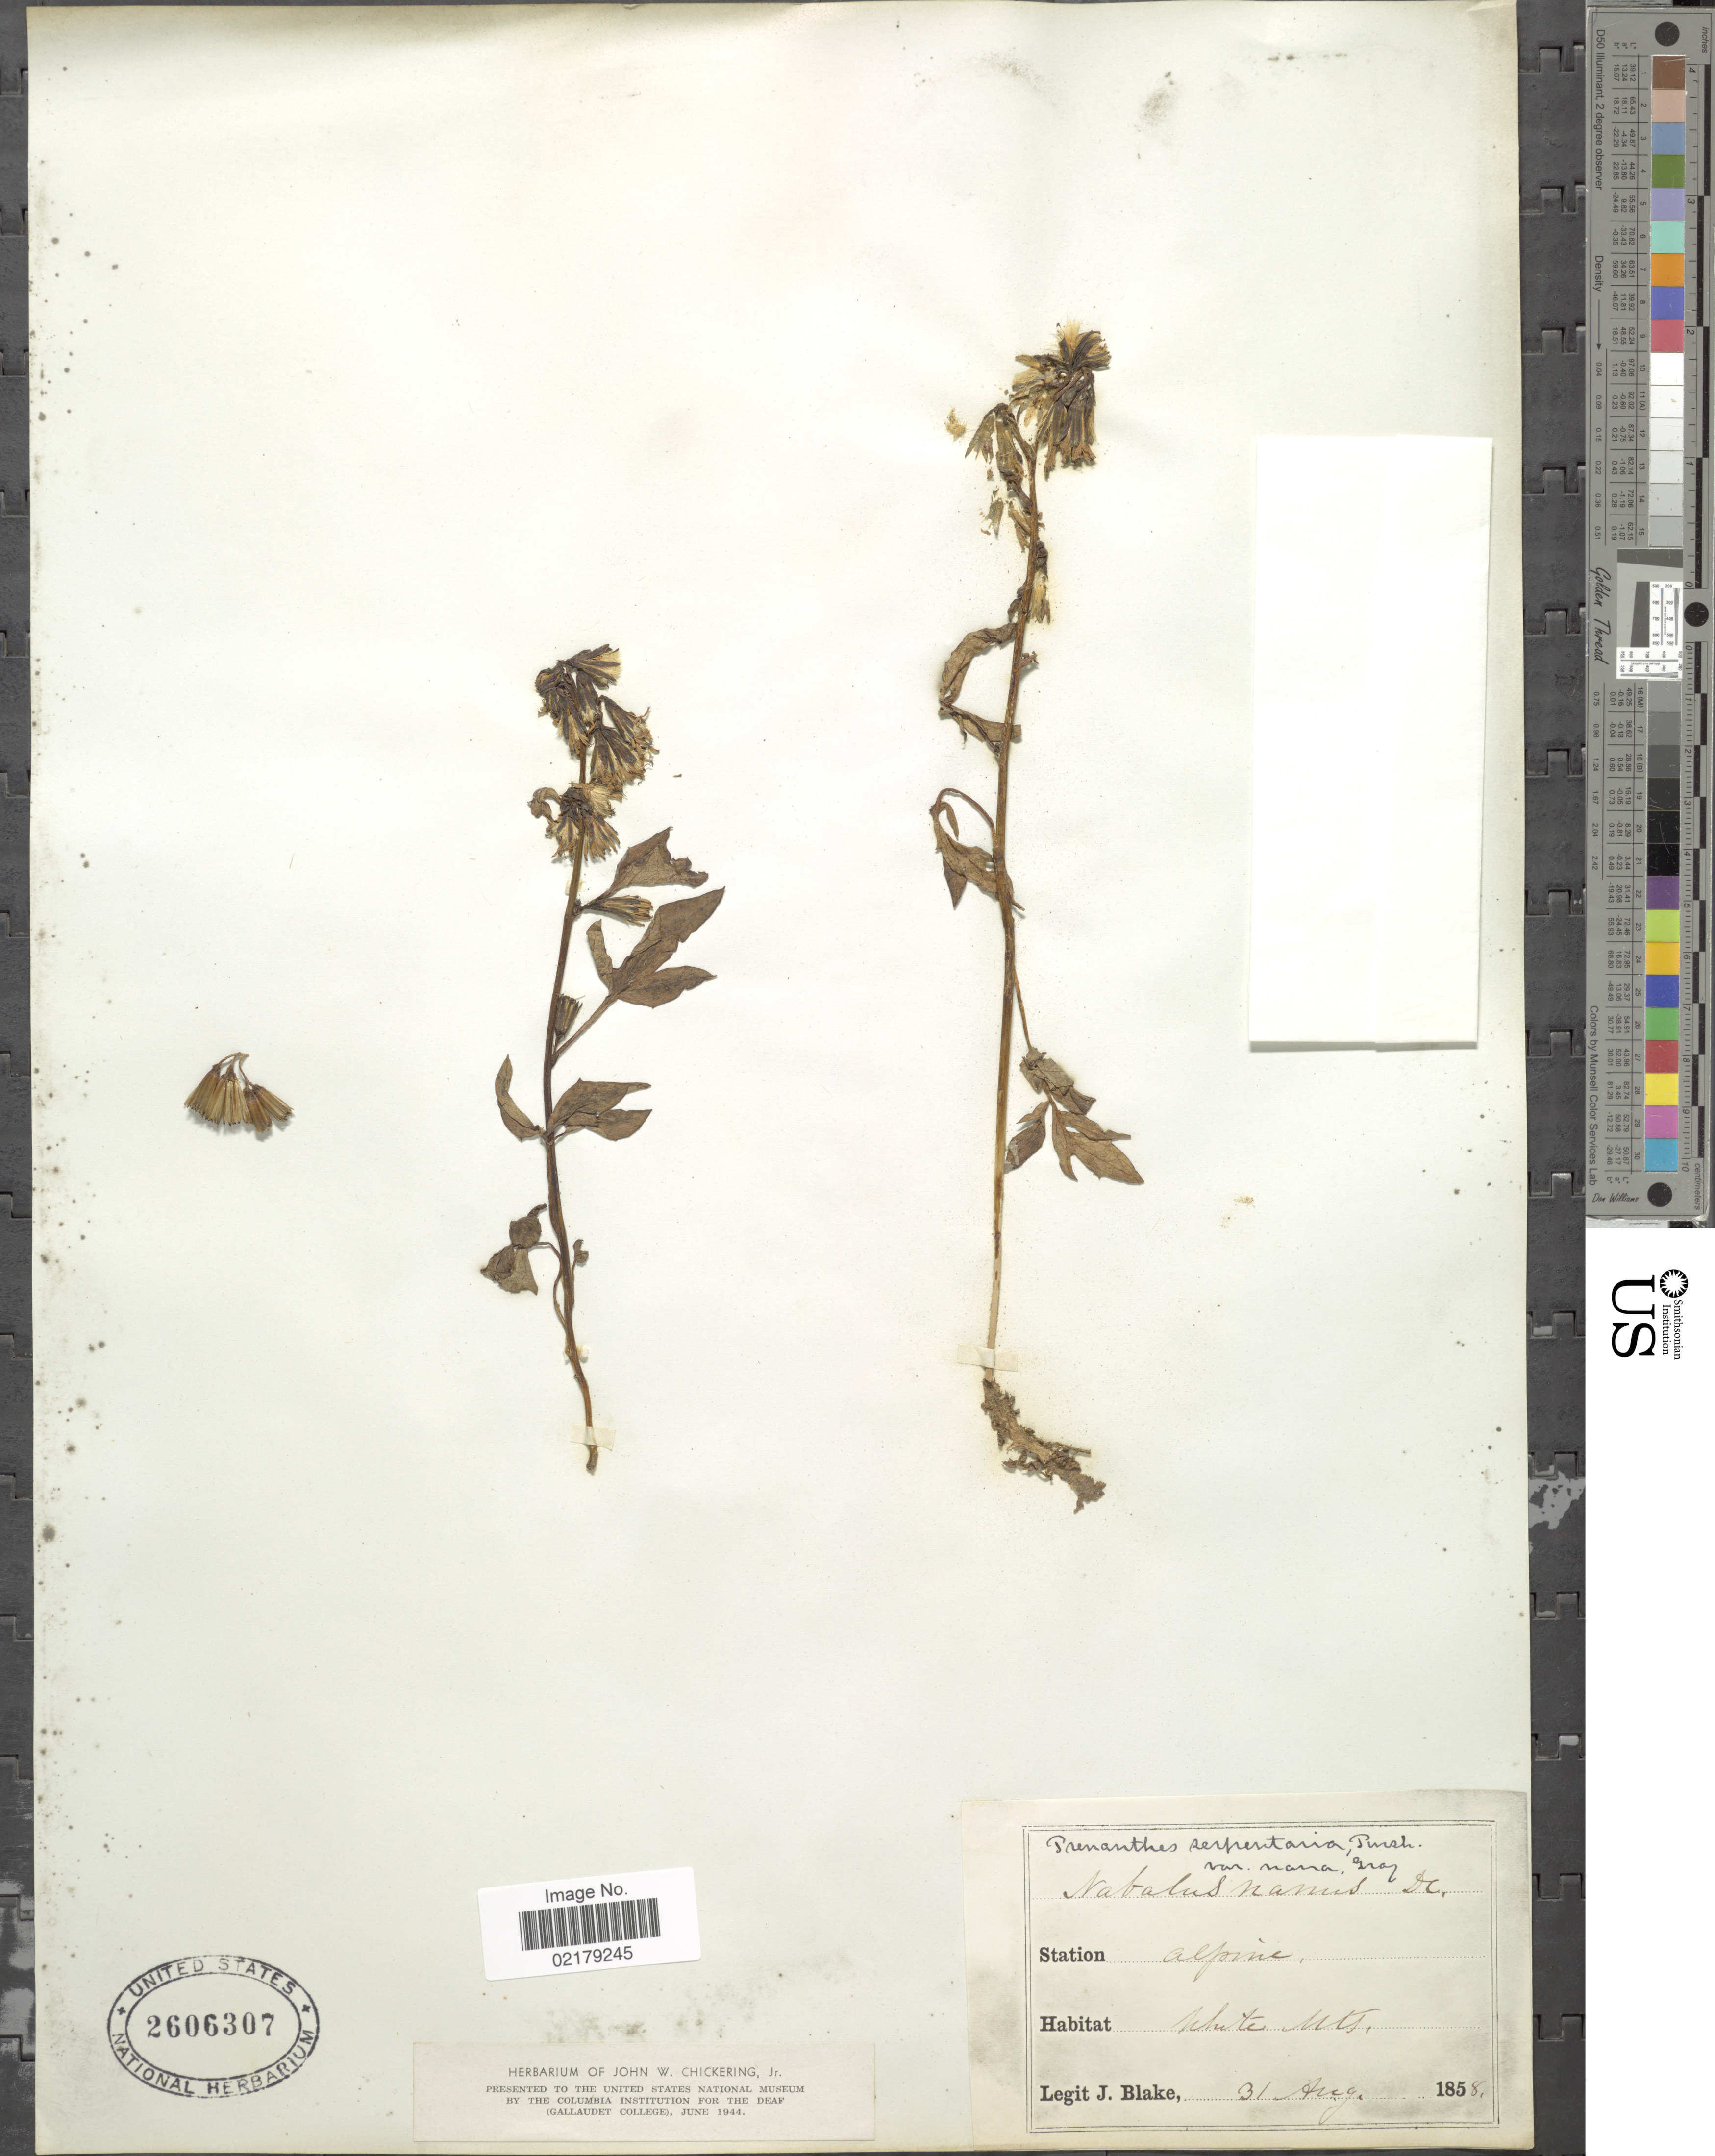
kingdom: Plantae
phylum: Tracheophyta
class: Magnoliopsida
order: Asterales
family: Asteraceae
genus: Nabalus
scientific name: Nabalus serpentarius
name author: (Pursh) Hook.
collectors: J. Blake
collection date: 1858-08-31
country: United States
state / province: Arizona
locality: Alpine, White Mts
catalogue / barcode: US 2606307